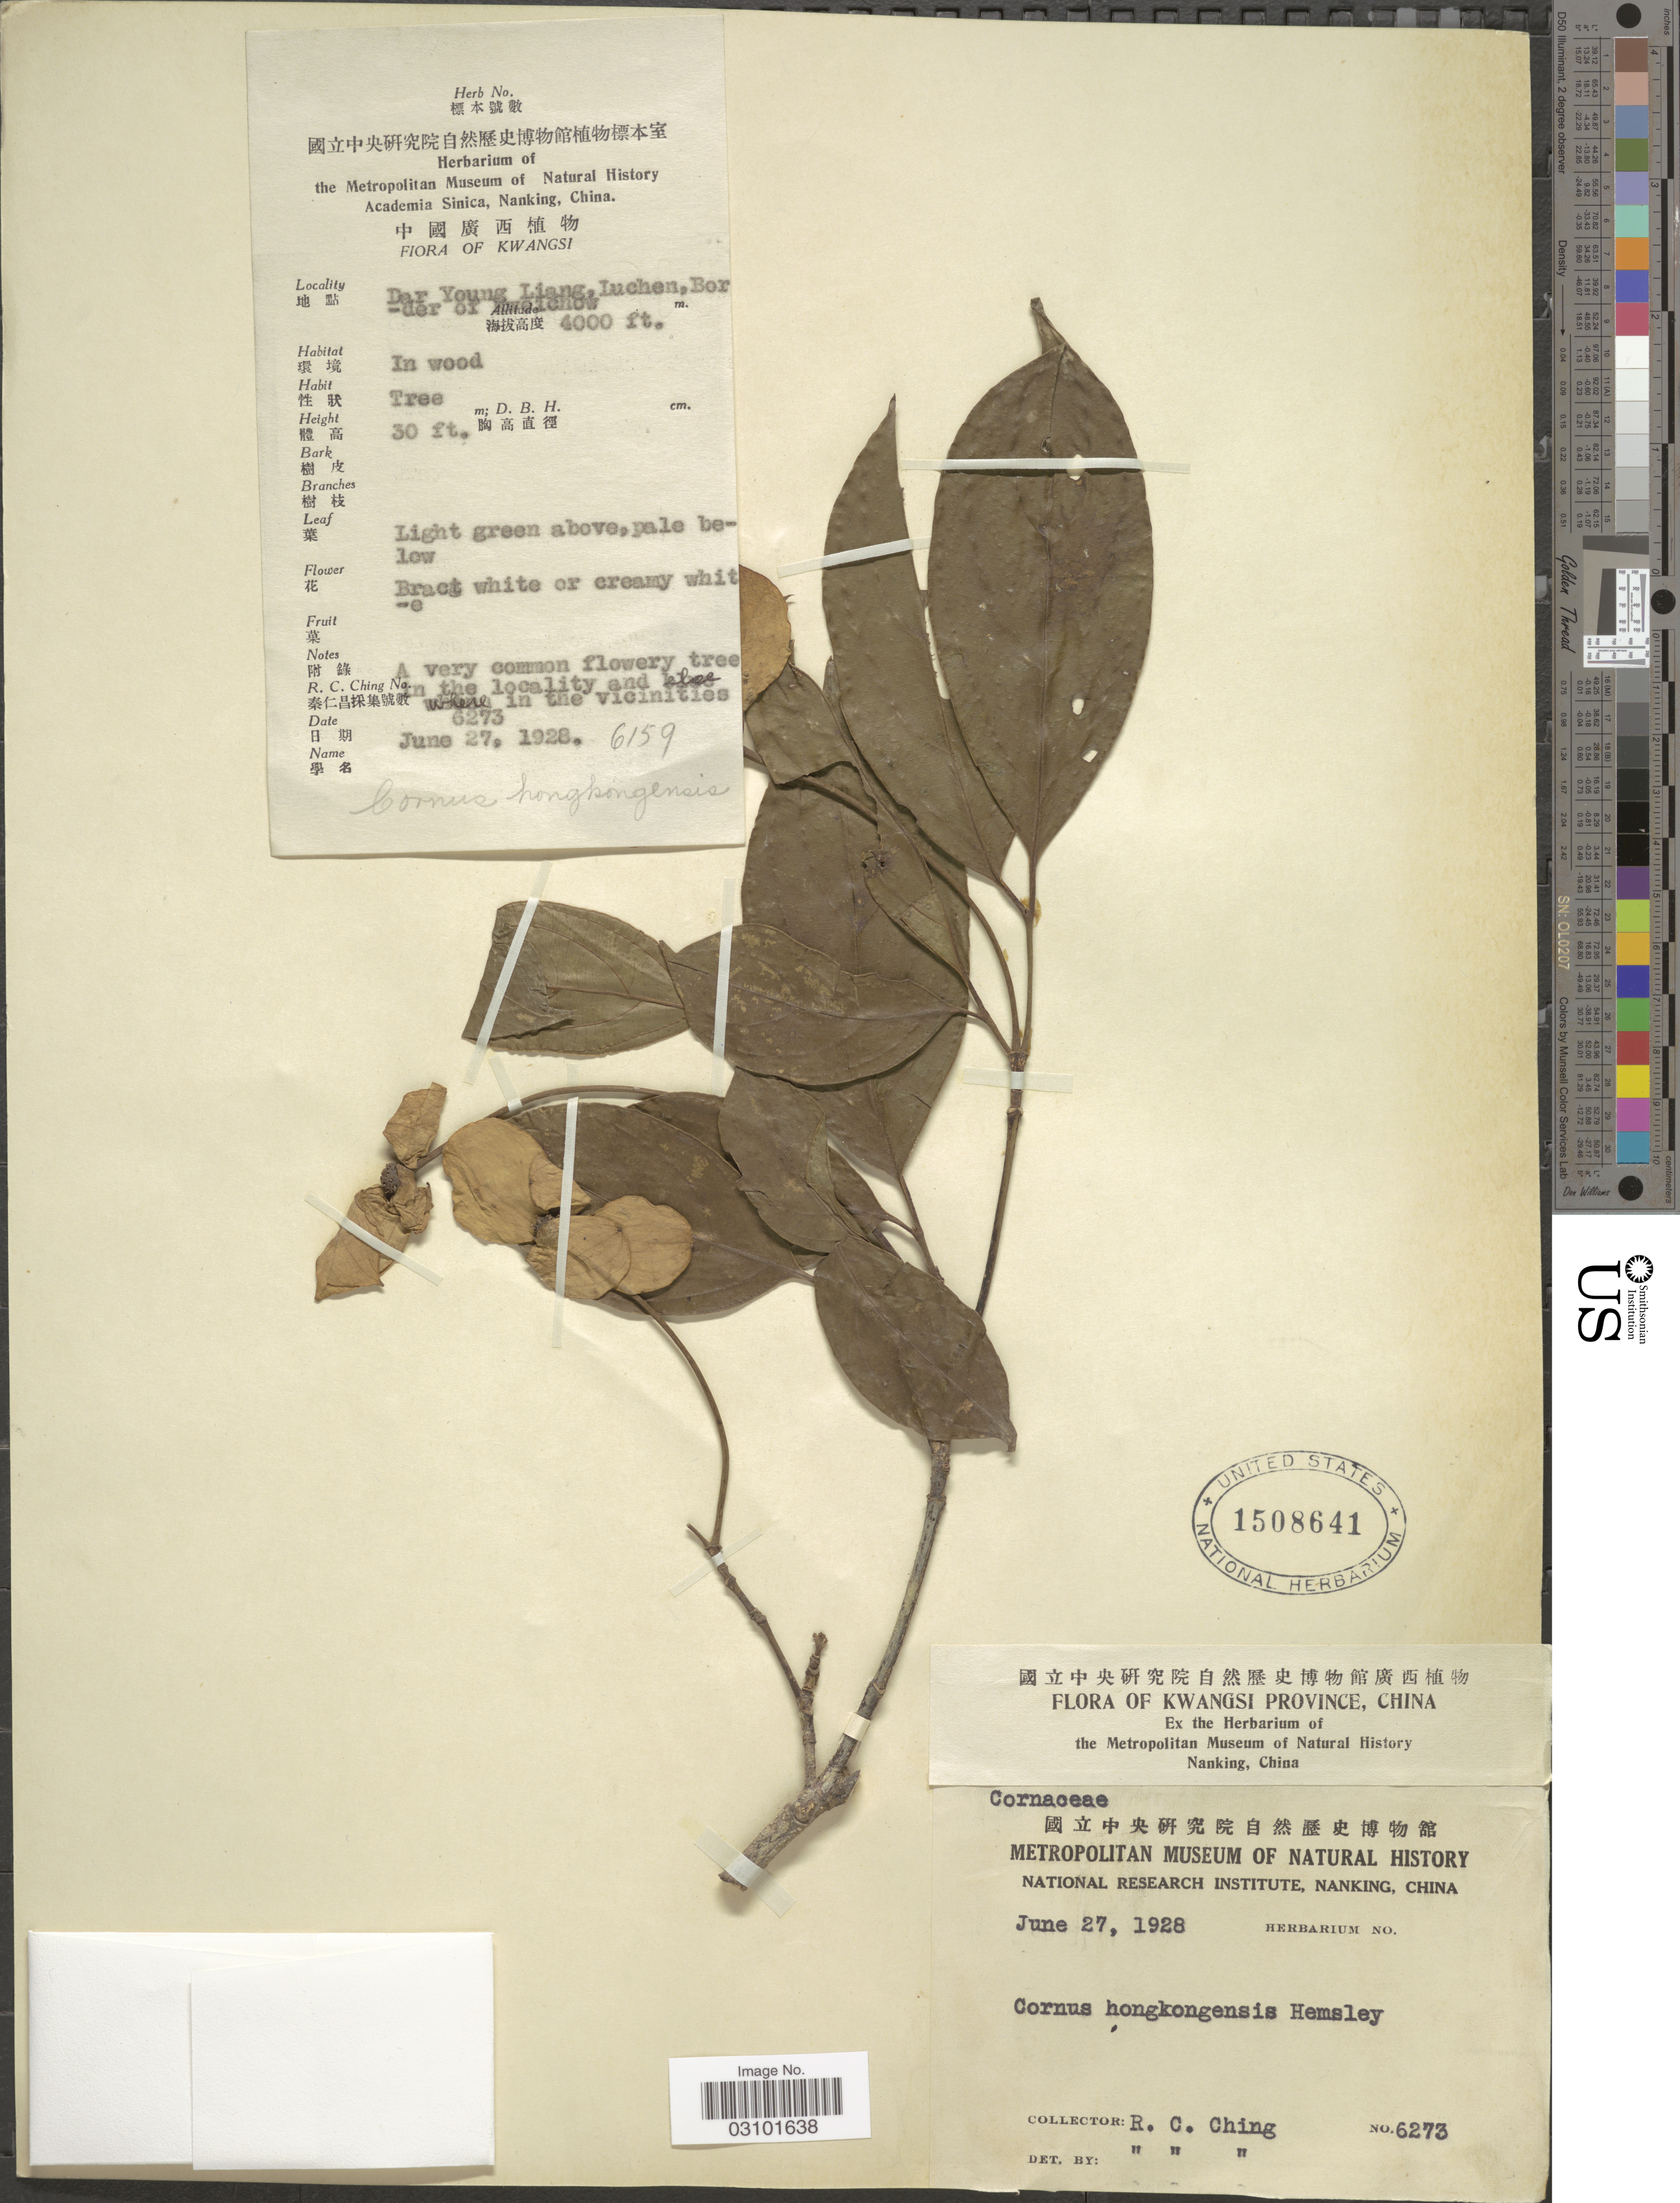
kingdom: Plantae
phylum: Tracheophyta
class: Magnoliopsida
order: Cornales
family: Cornaceae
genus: Cornus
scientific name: Cornus hongkongensis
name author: Hemsl.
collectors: R. C. Ching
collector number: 6273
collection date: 1928-06-27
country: China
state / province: Guangxi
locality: Kwangsi Province. Dar Young Liang, Luchen, Border of Kweichow.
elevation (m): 1219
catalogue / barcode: US 1508641